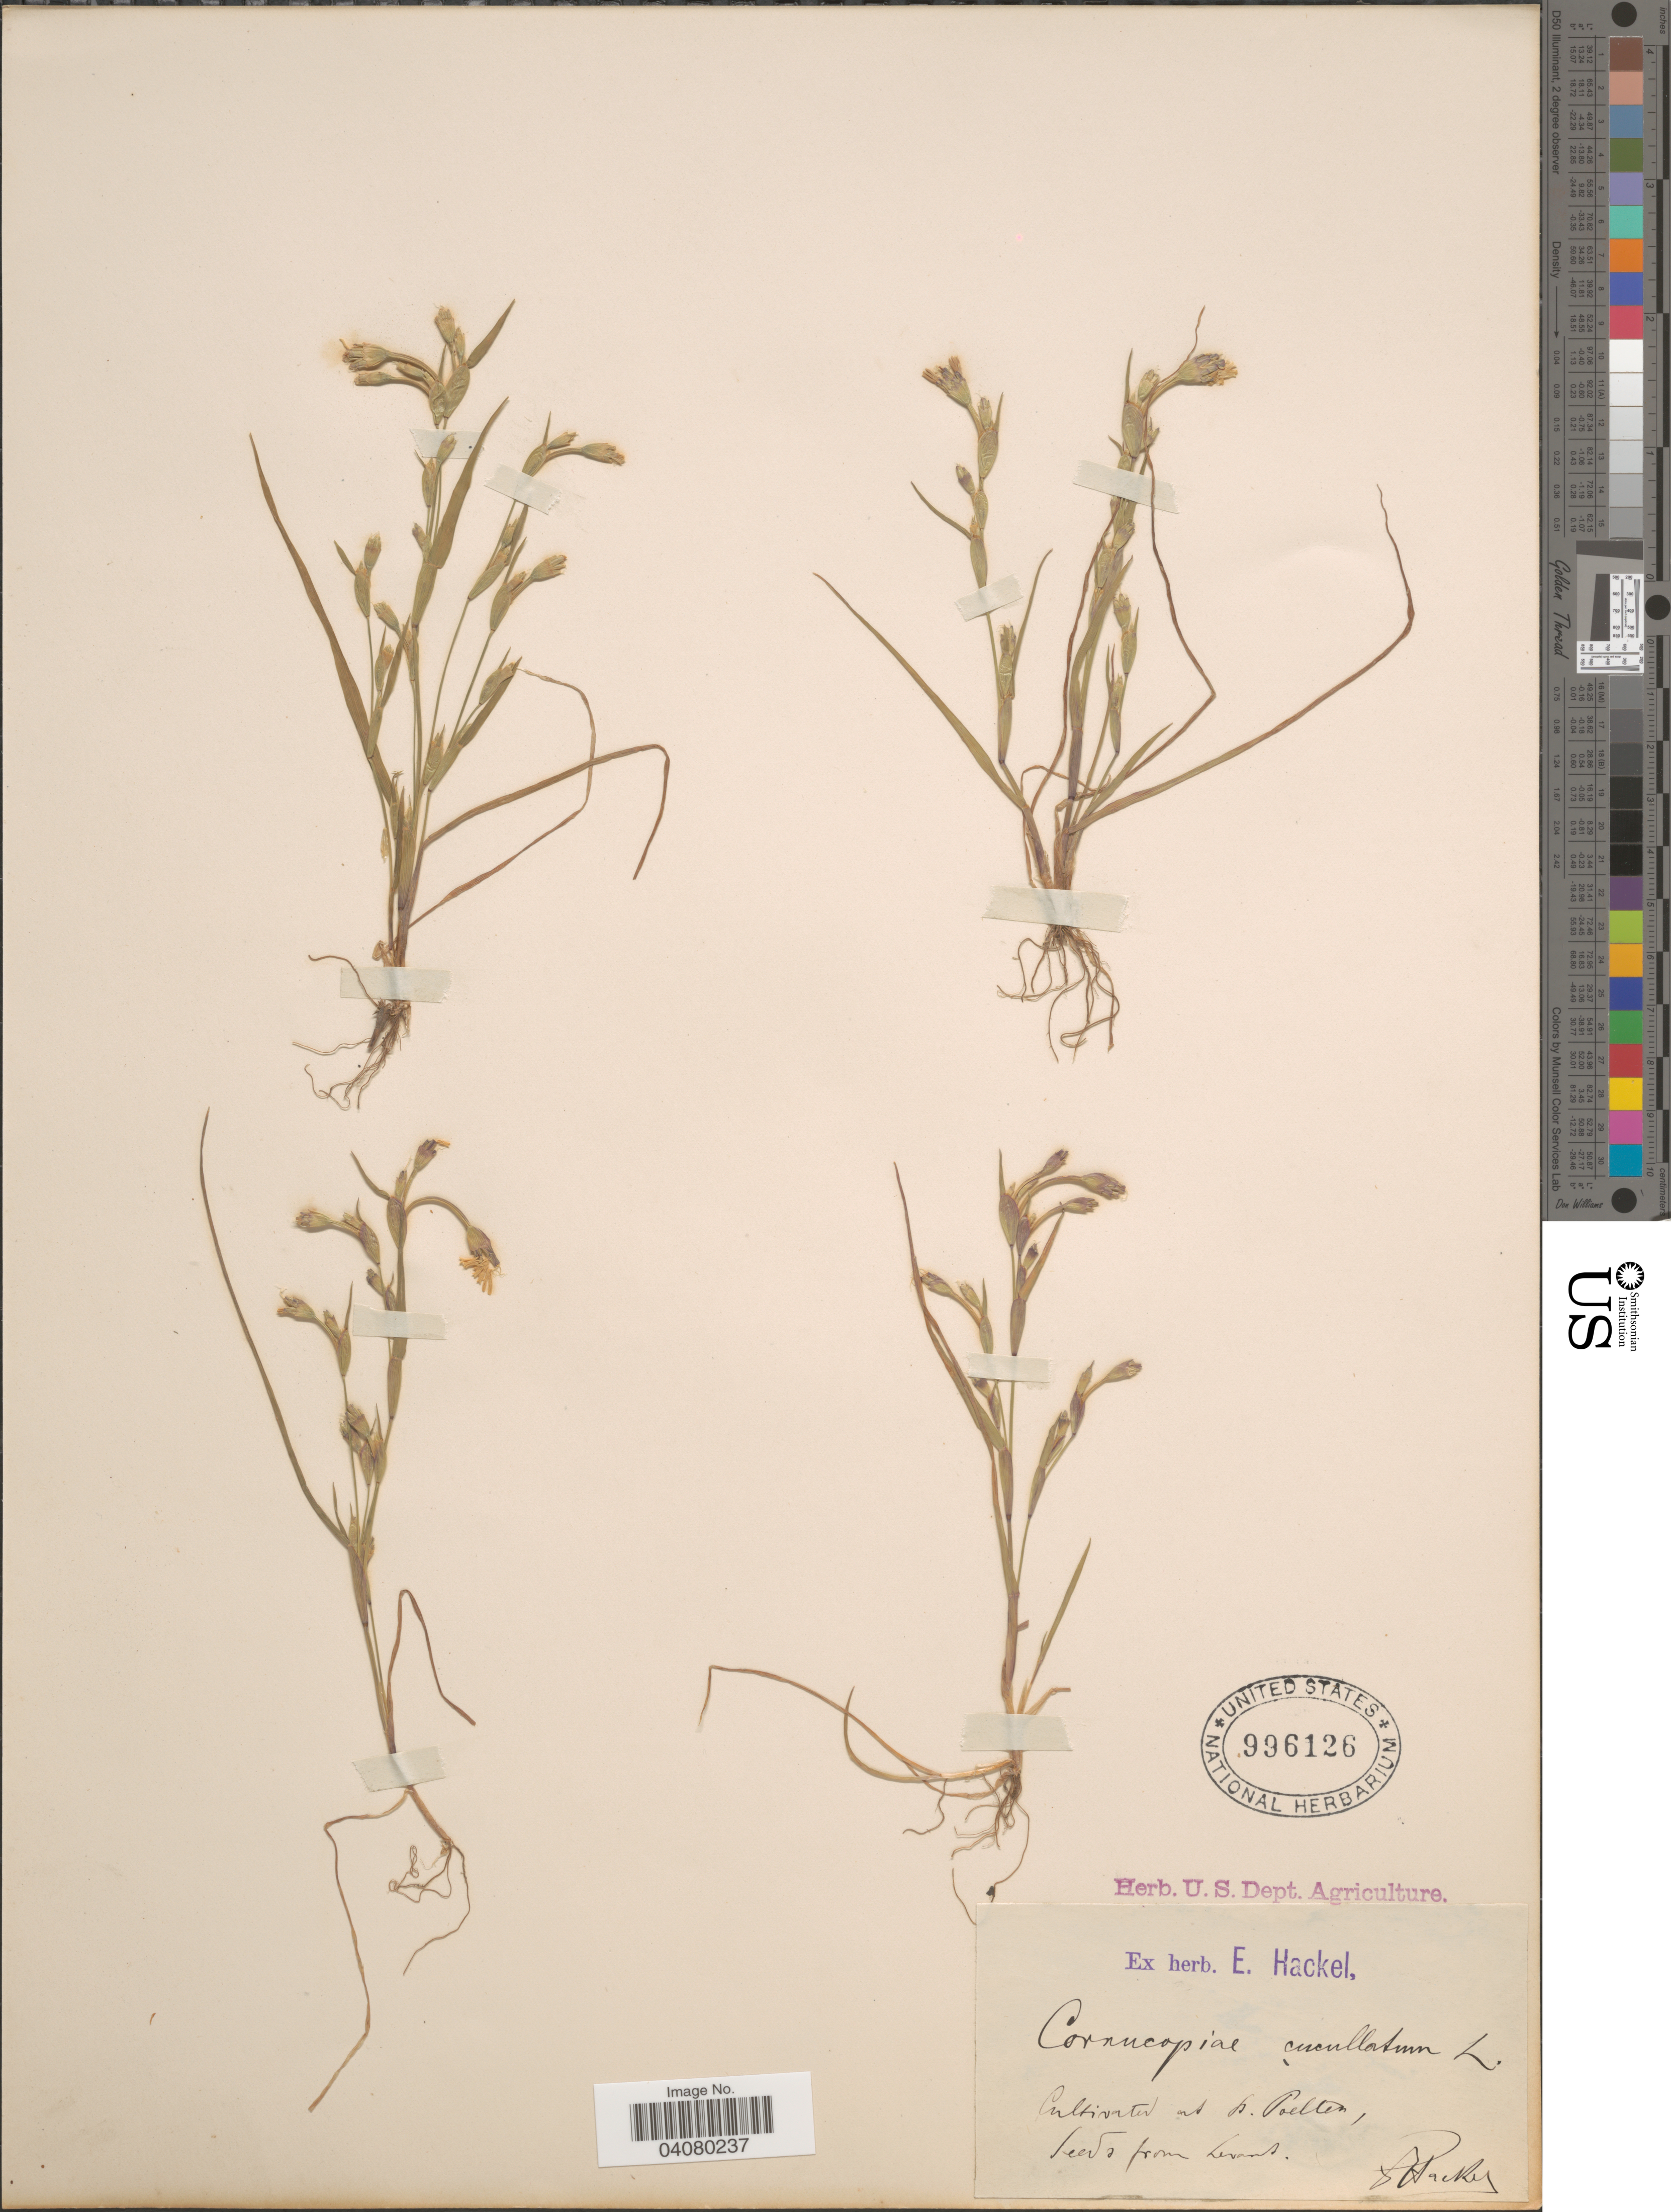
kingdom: Plantae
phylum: Tracheophyta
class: Liliopsida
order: Poales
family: Poaceae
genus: Cornucopiae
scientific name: Cornucopiae cucullatum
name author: L.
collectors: E. Hackel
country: Austria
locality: ad h. Poelten.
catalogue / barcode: US 996126